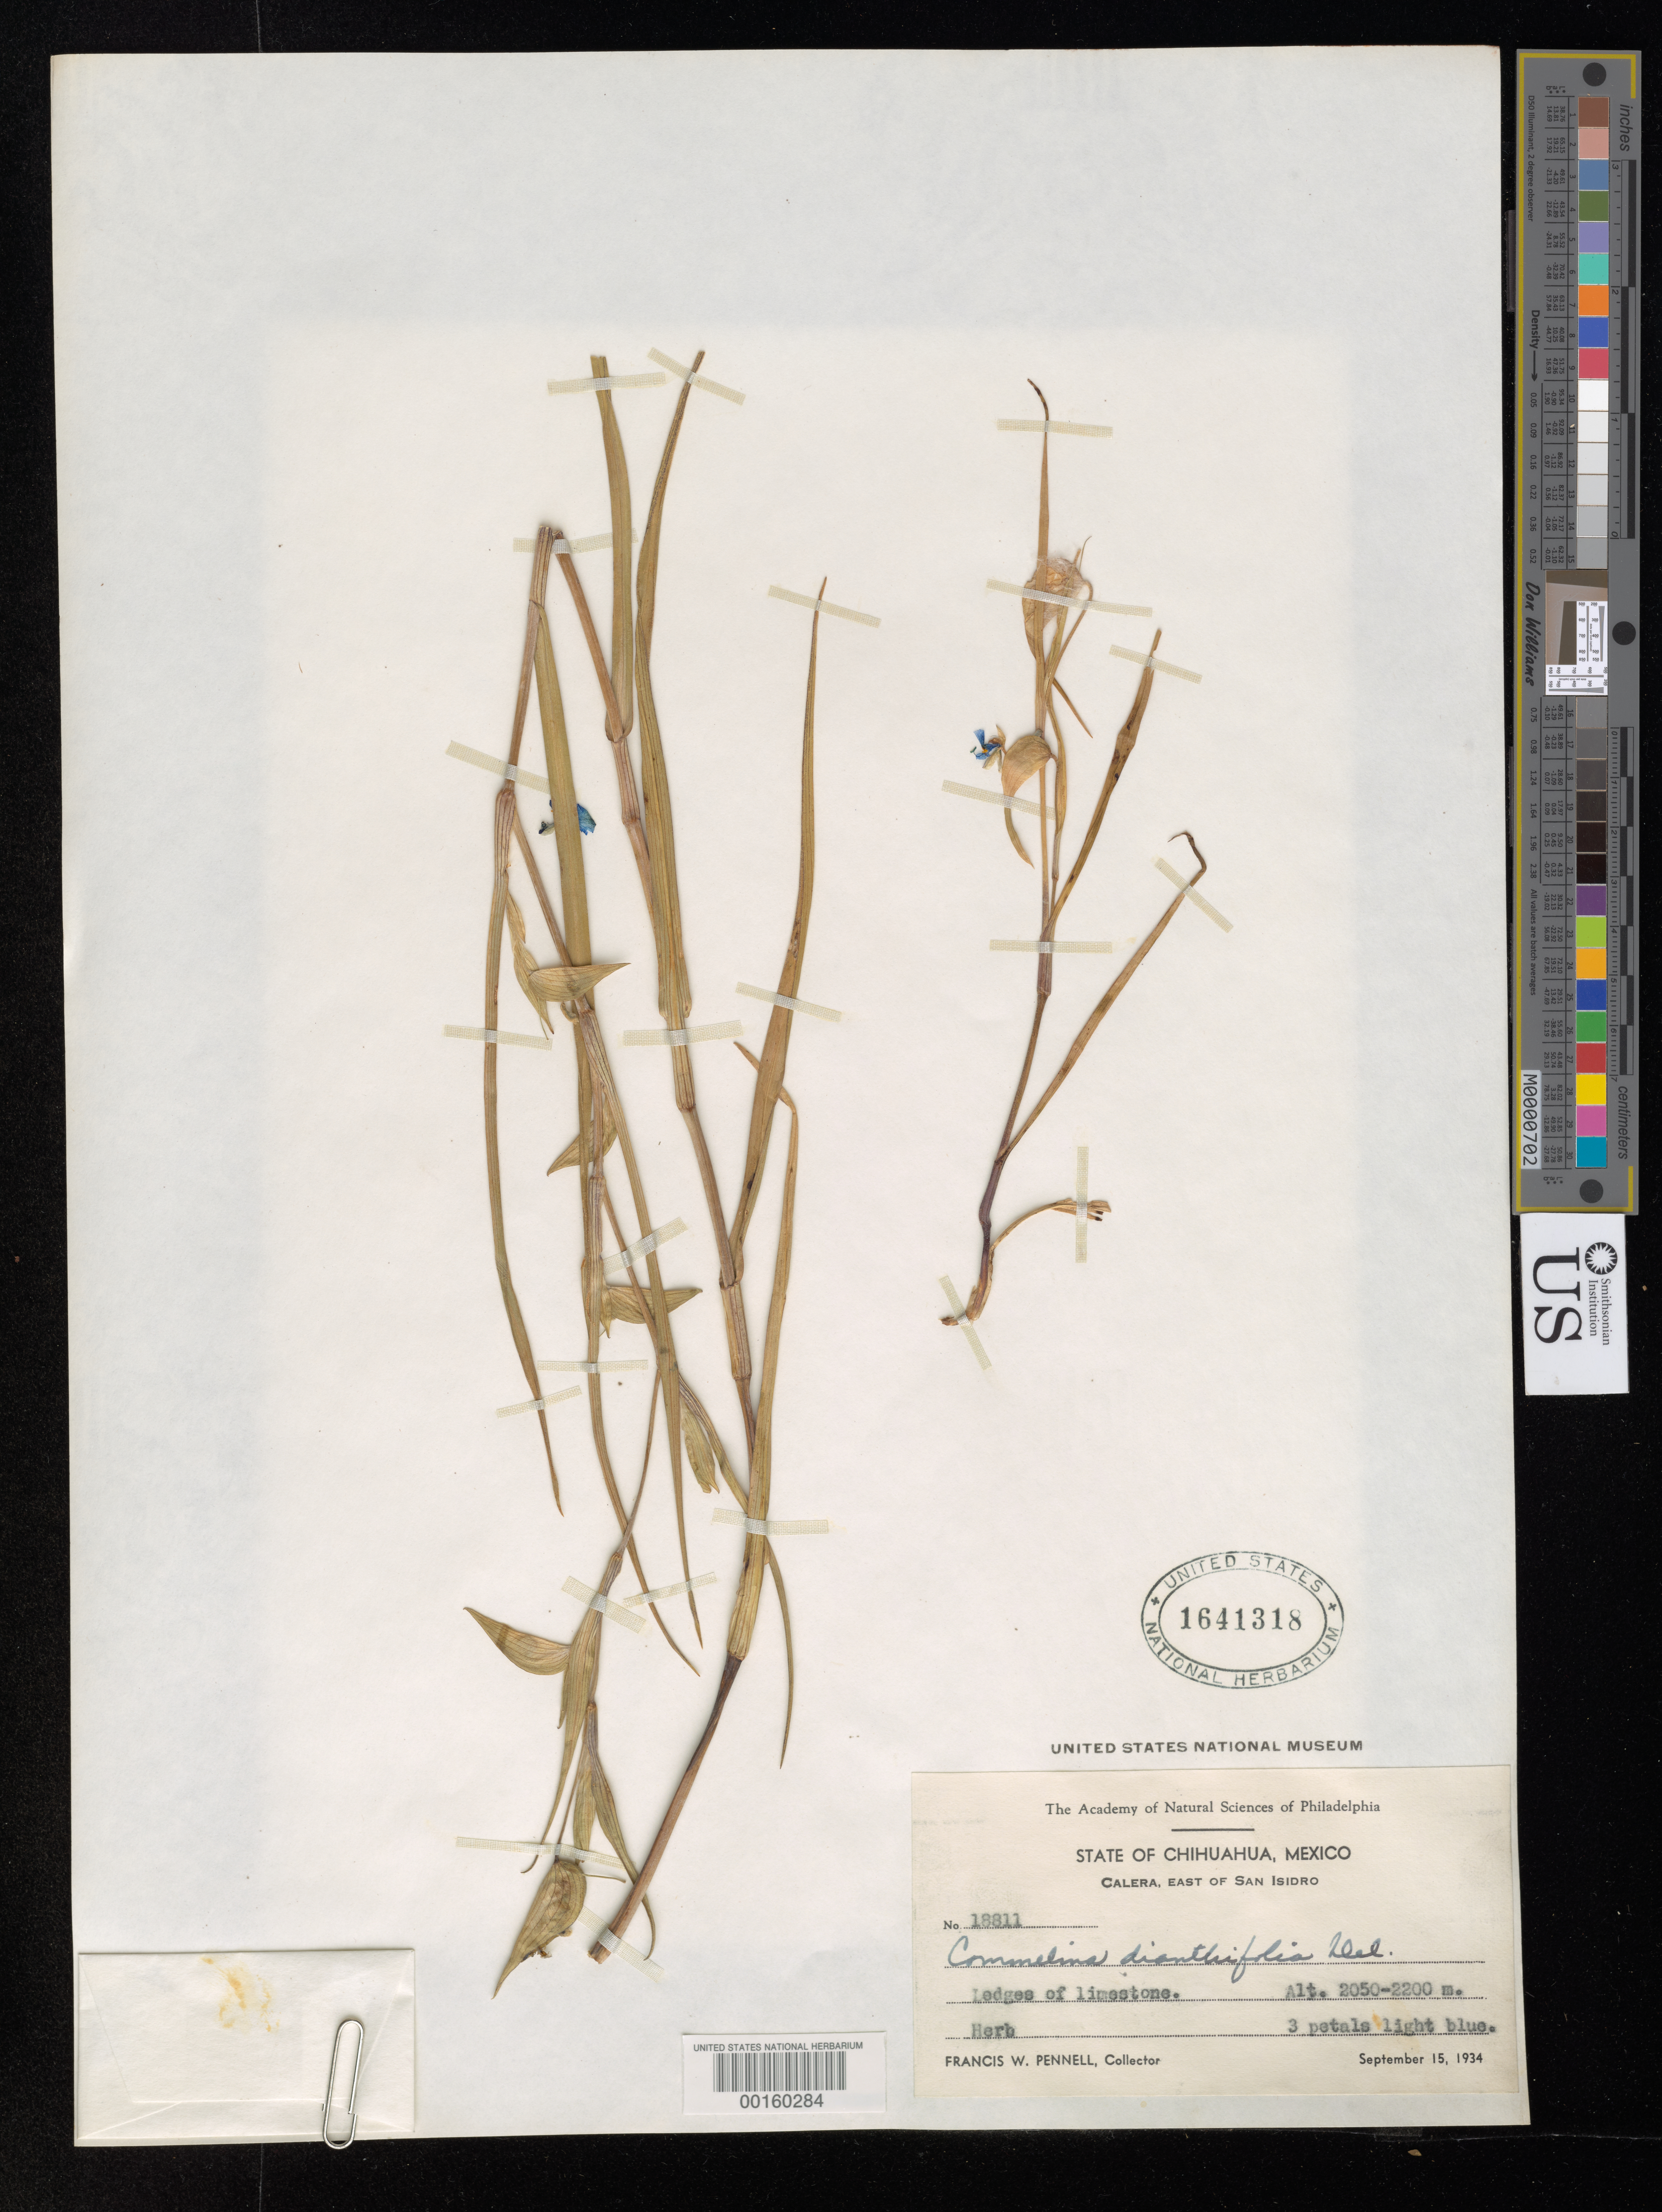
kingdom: Plantae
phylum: Tracheophyta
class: Liliopsida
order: Commelinales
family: Commelinaceae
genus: Commelina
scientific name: Commelina dianthifolia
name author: Redouté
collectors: F. W. Pennell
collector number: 18811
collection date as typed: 15 Sep 1934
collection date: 1934-09-15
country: Mexico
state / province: Chihuahua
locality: Calera, E of San Isidro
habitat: Limestone ledge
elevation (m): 2050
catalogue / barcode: US 1641318